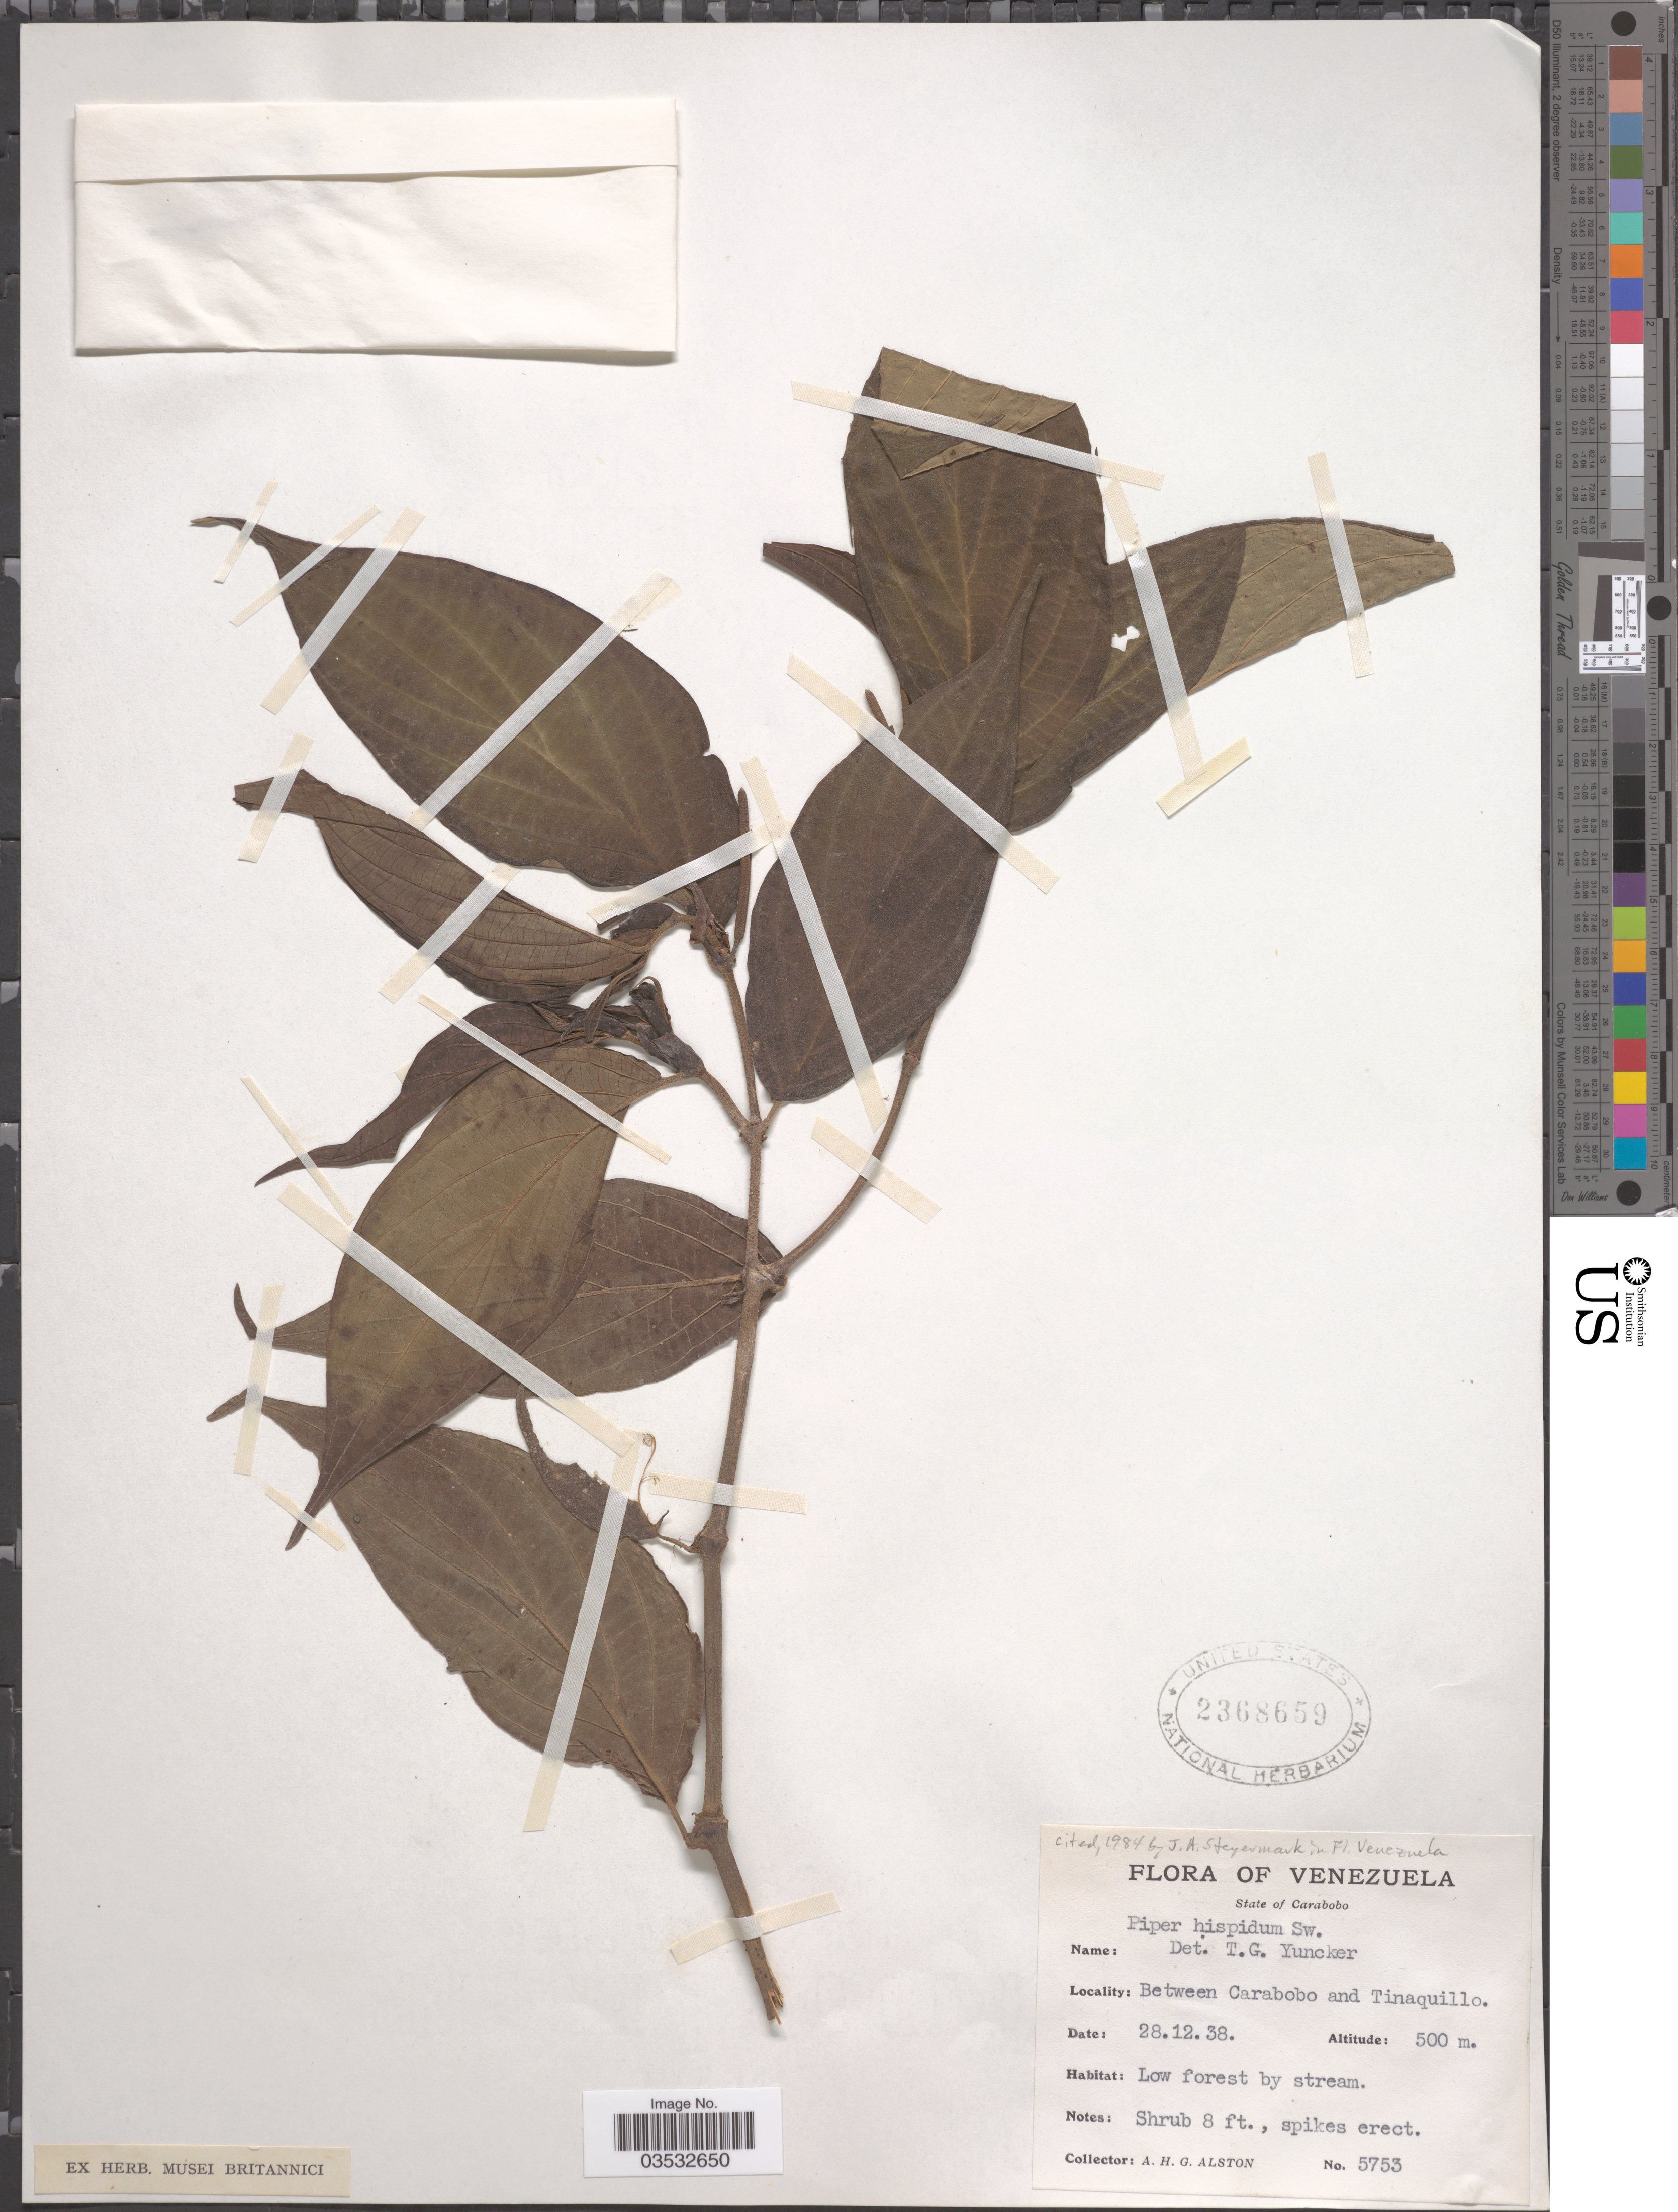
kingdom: Plantae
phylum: Tracheophyta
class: Magnoliopsida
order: Piperales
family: Piperaceae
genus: Piper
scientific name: Piper hispidum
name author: Sw.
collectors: A. H. Alston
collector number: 5753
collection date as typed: Transcribed d/m/y: 28/12/38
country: Venezuela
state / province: Carabobo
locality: Between Carabobo and Tinaquillo.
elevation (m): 500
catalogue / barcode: US 2368659